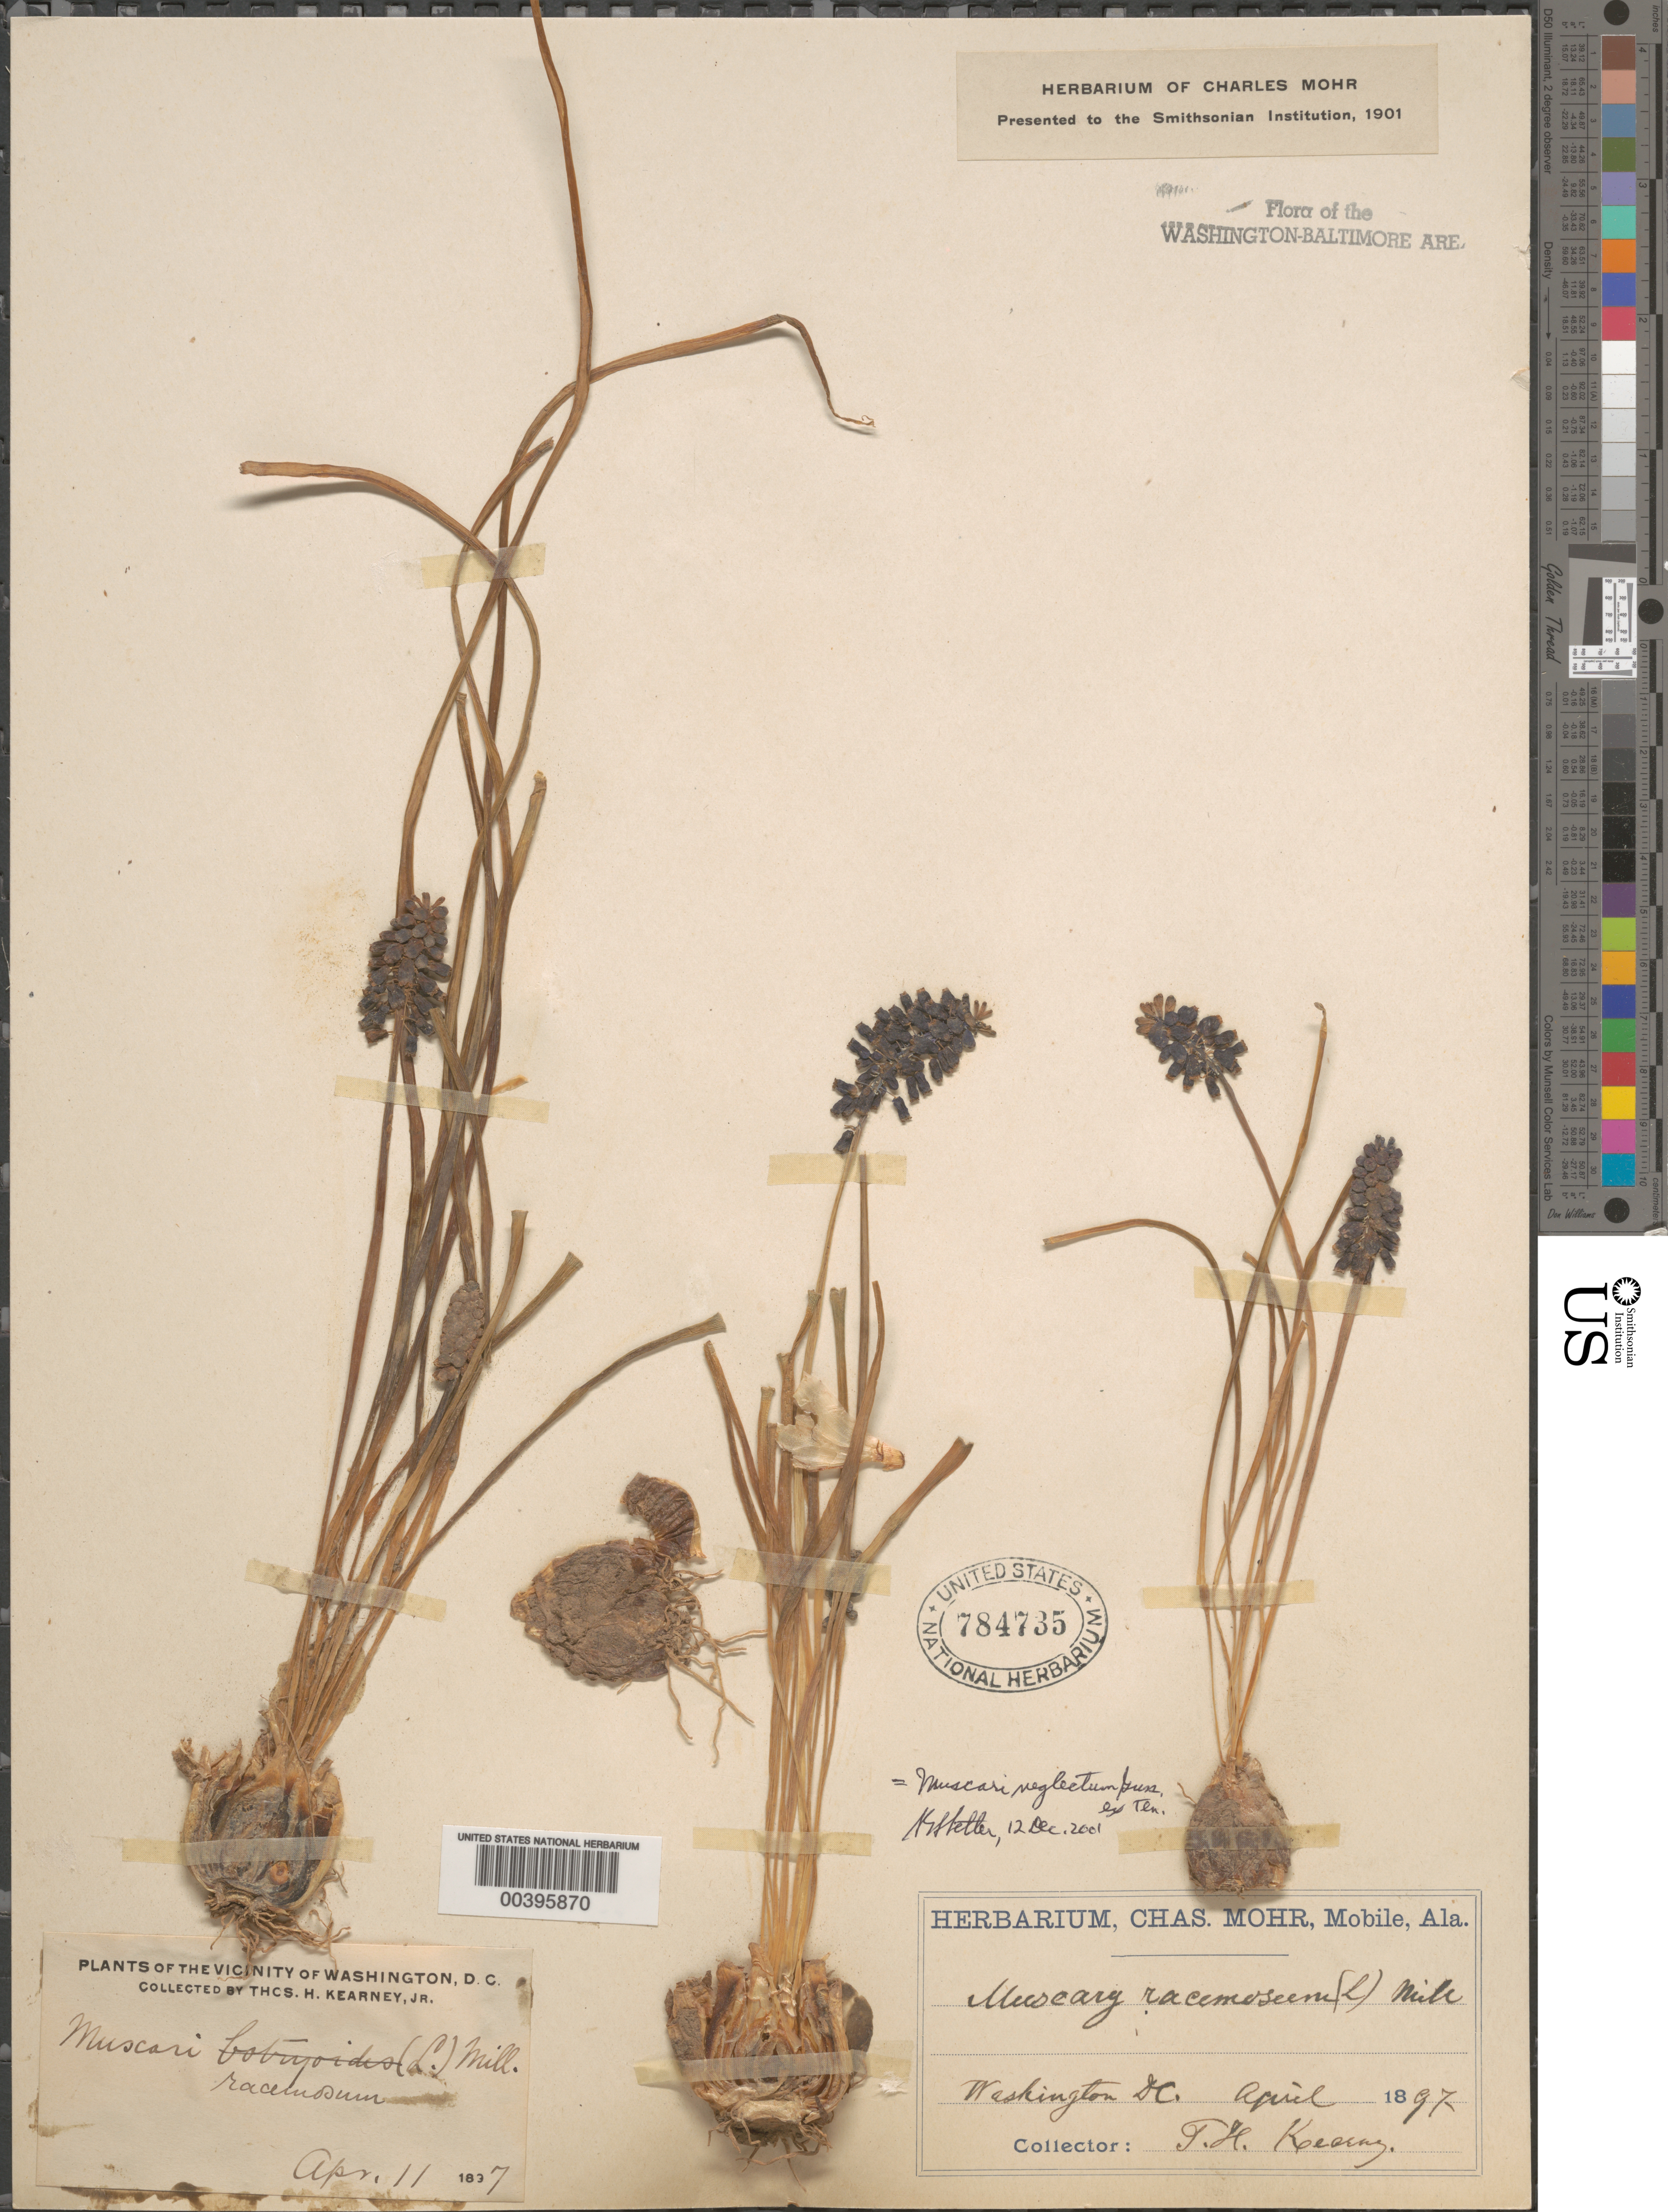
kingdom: Plantae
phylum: Tracheophyta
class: Liliopsida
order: Asparagales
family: Asparagaceae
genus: Muscari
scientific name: Muscari neglectum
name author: Gussone ex Ten.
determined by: Shetler, Stanwyn G., (US), NMNH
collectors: T. H. Kearney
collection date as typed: Apr 1897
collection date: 1897-04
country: United States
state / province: District of Columbia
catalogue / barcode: US 784735